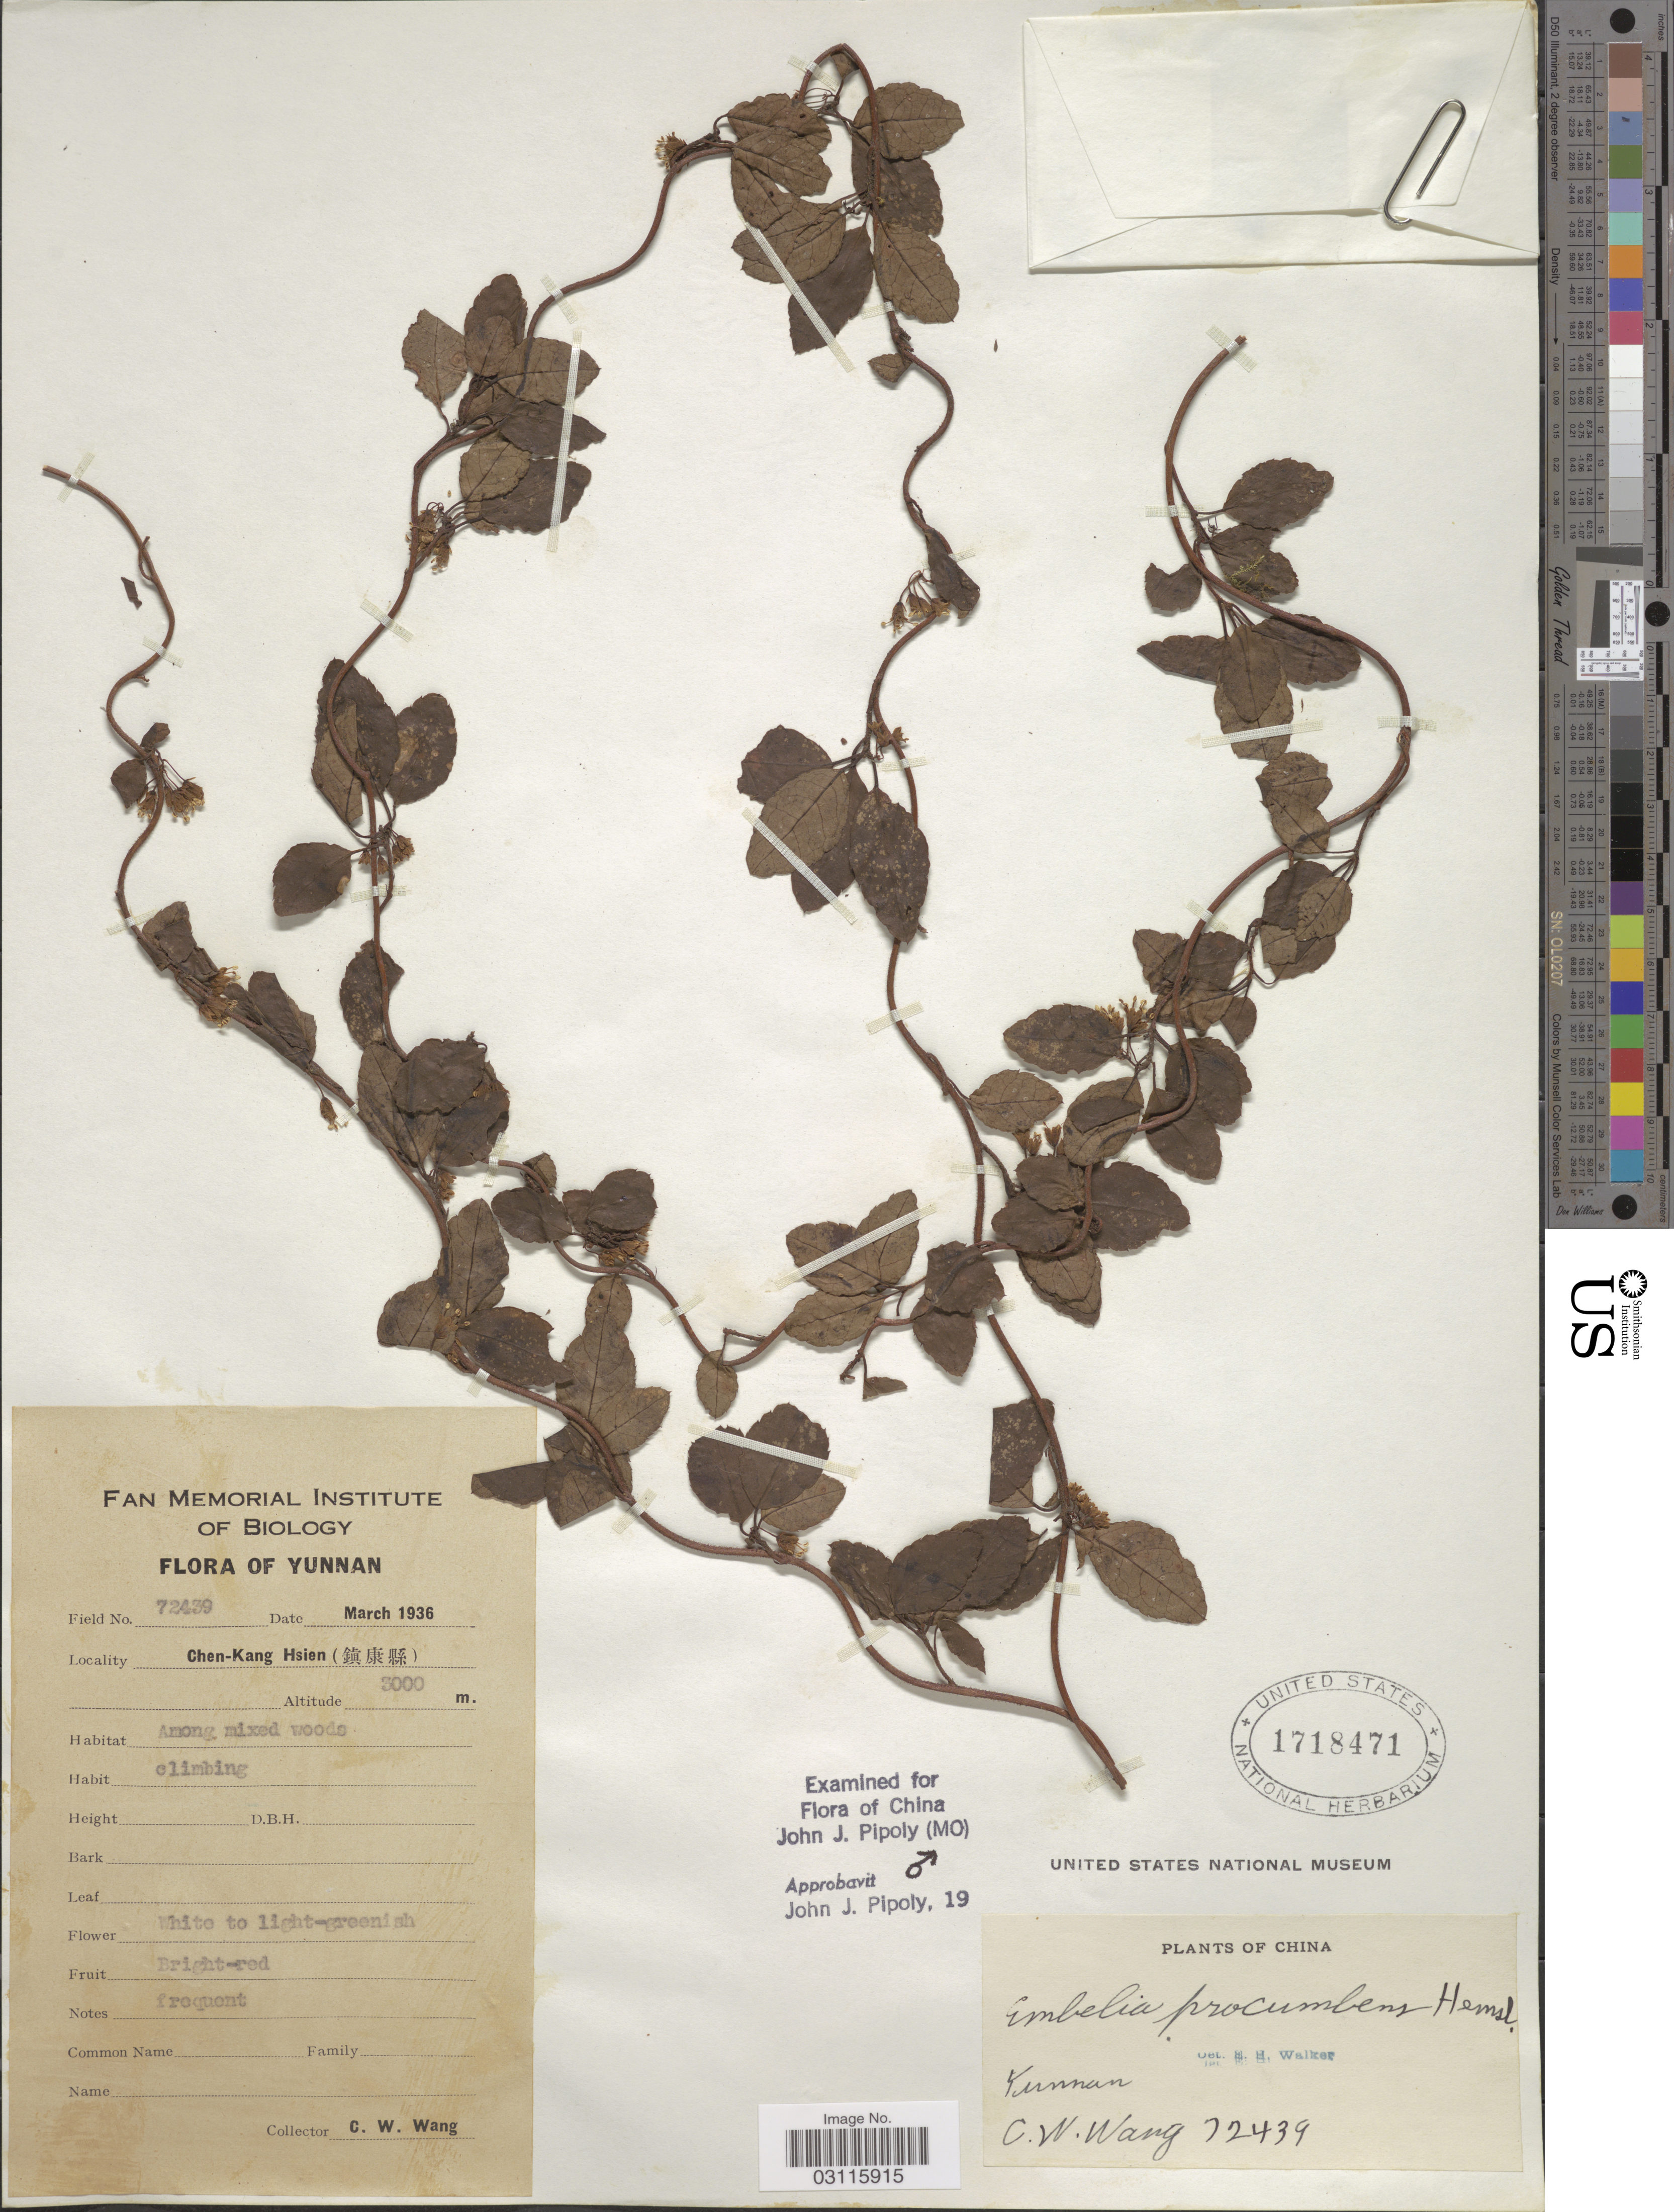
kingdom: Plantae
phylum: Tracheophyta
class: Magnoliopsida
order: Ericales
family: Primulaceae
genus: Embelia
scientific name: Embelia procumbens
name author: Hemsl.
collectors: C. W. Wang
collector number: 72439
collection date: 1936-03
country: China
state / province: Yunnan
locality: Chen-Kang Hsien.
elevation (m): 3000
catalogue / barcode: US 1718471